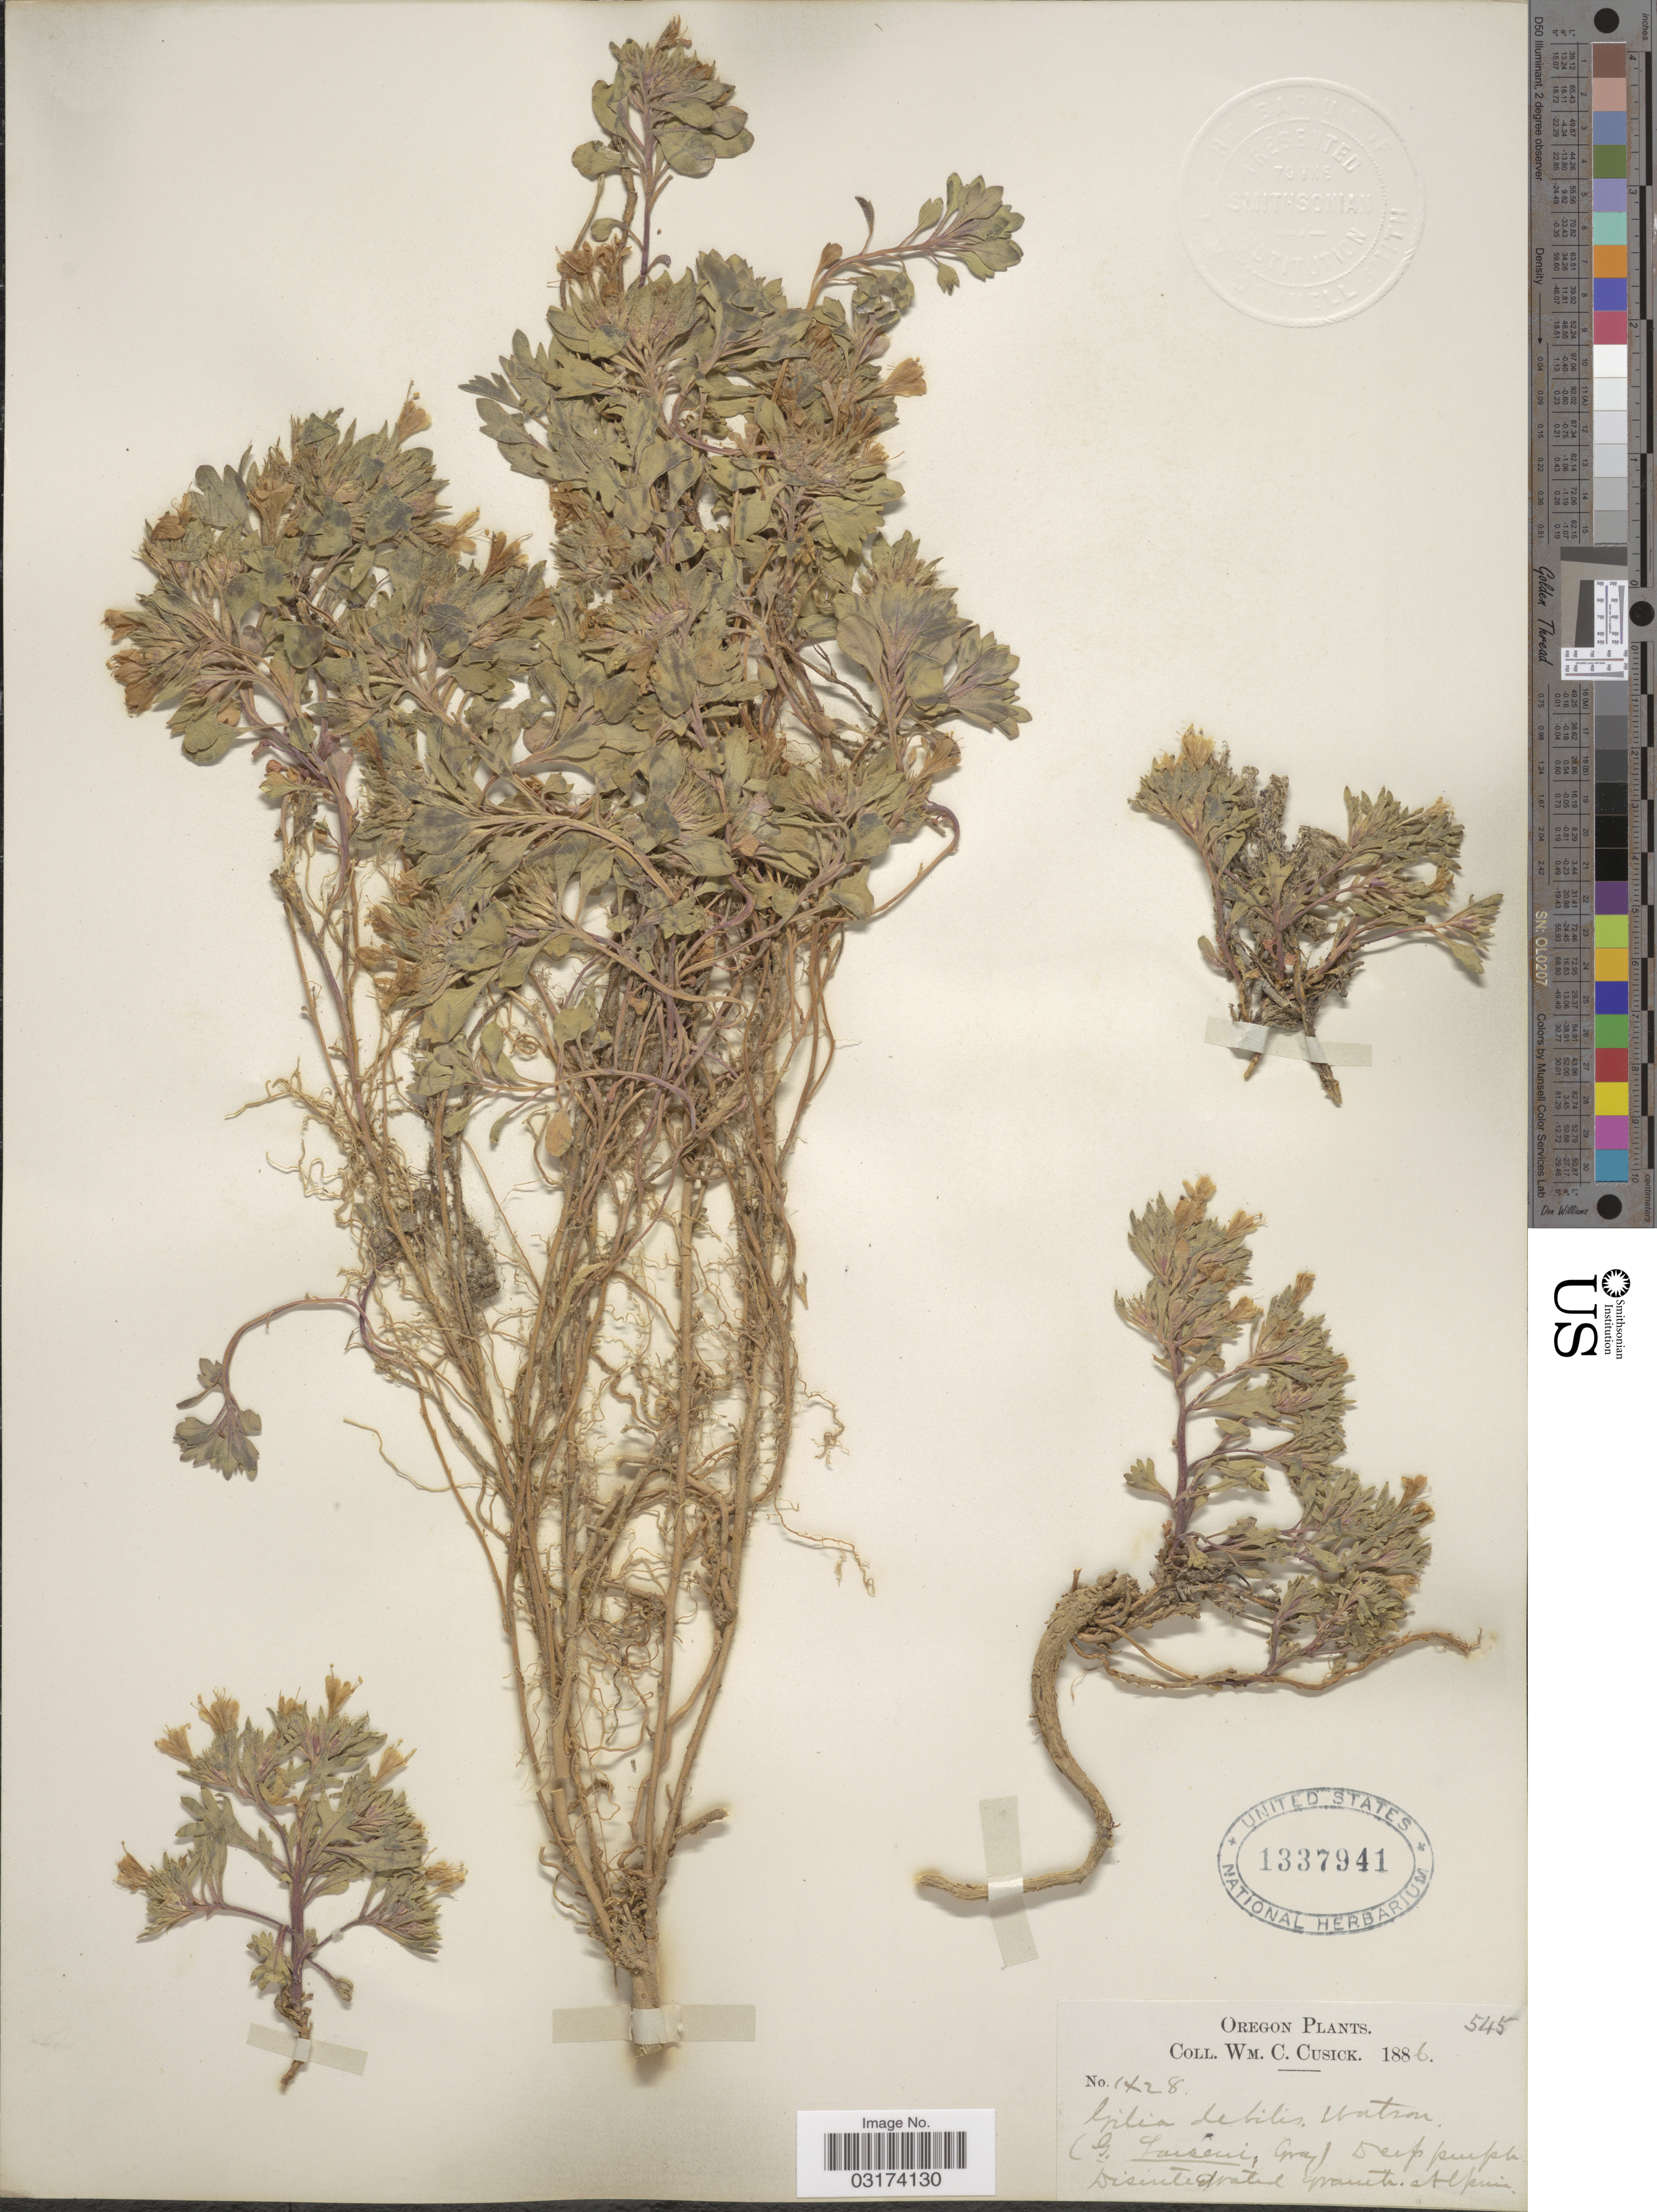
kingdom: Plantae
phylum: Tracheophyta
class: Magnoliopsida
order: Ericales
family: Polemoniaceae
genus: Collomia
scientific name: Collomia debilis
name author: (S. Watson) Greene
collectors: W. C. Cusick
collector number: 1428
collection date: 1886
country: United States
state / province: Oregon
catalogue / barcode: US 1337941